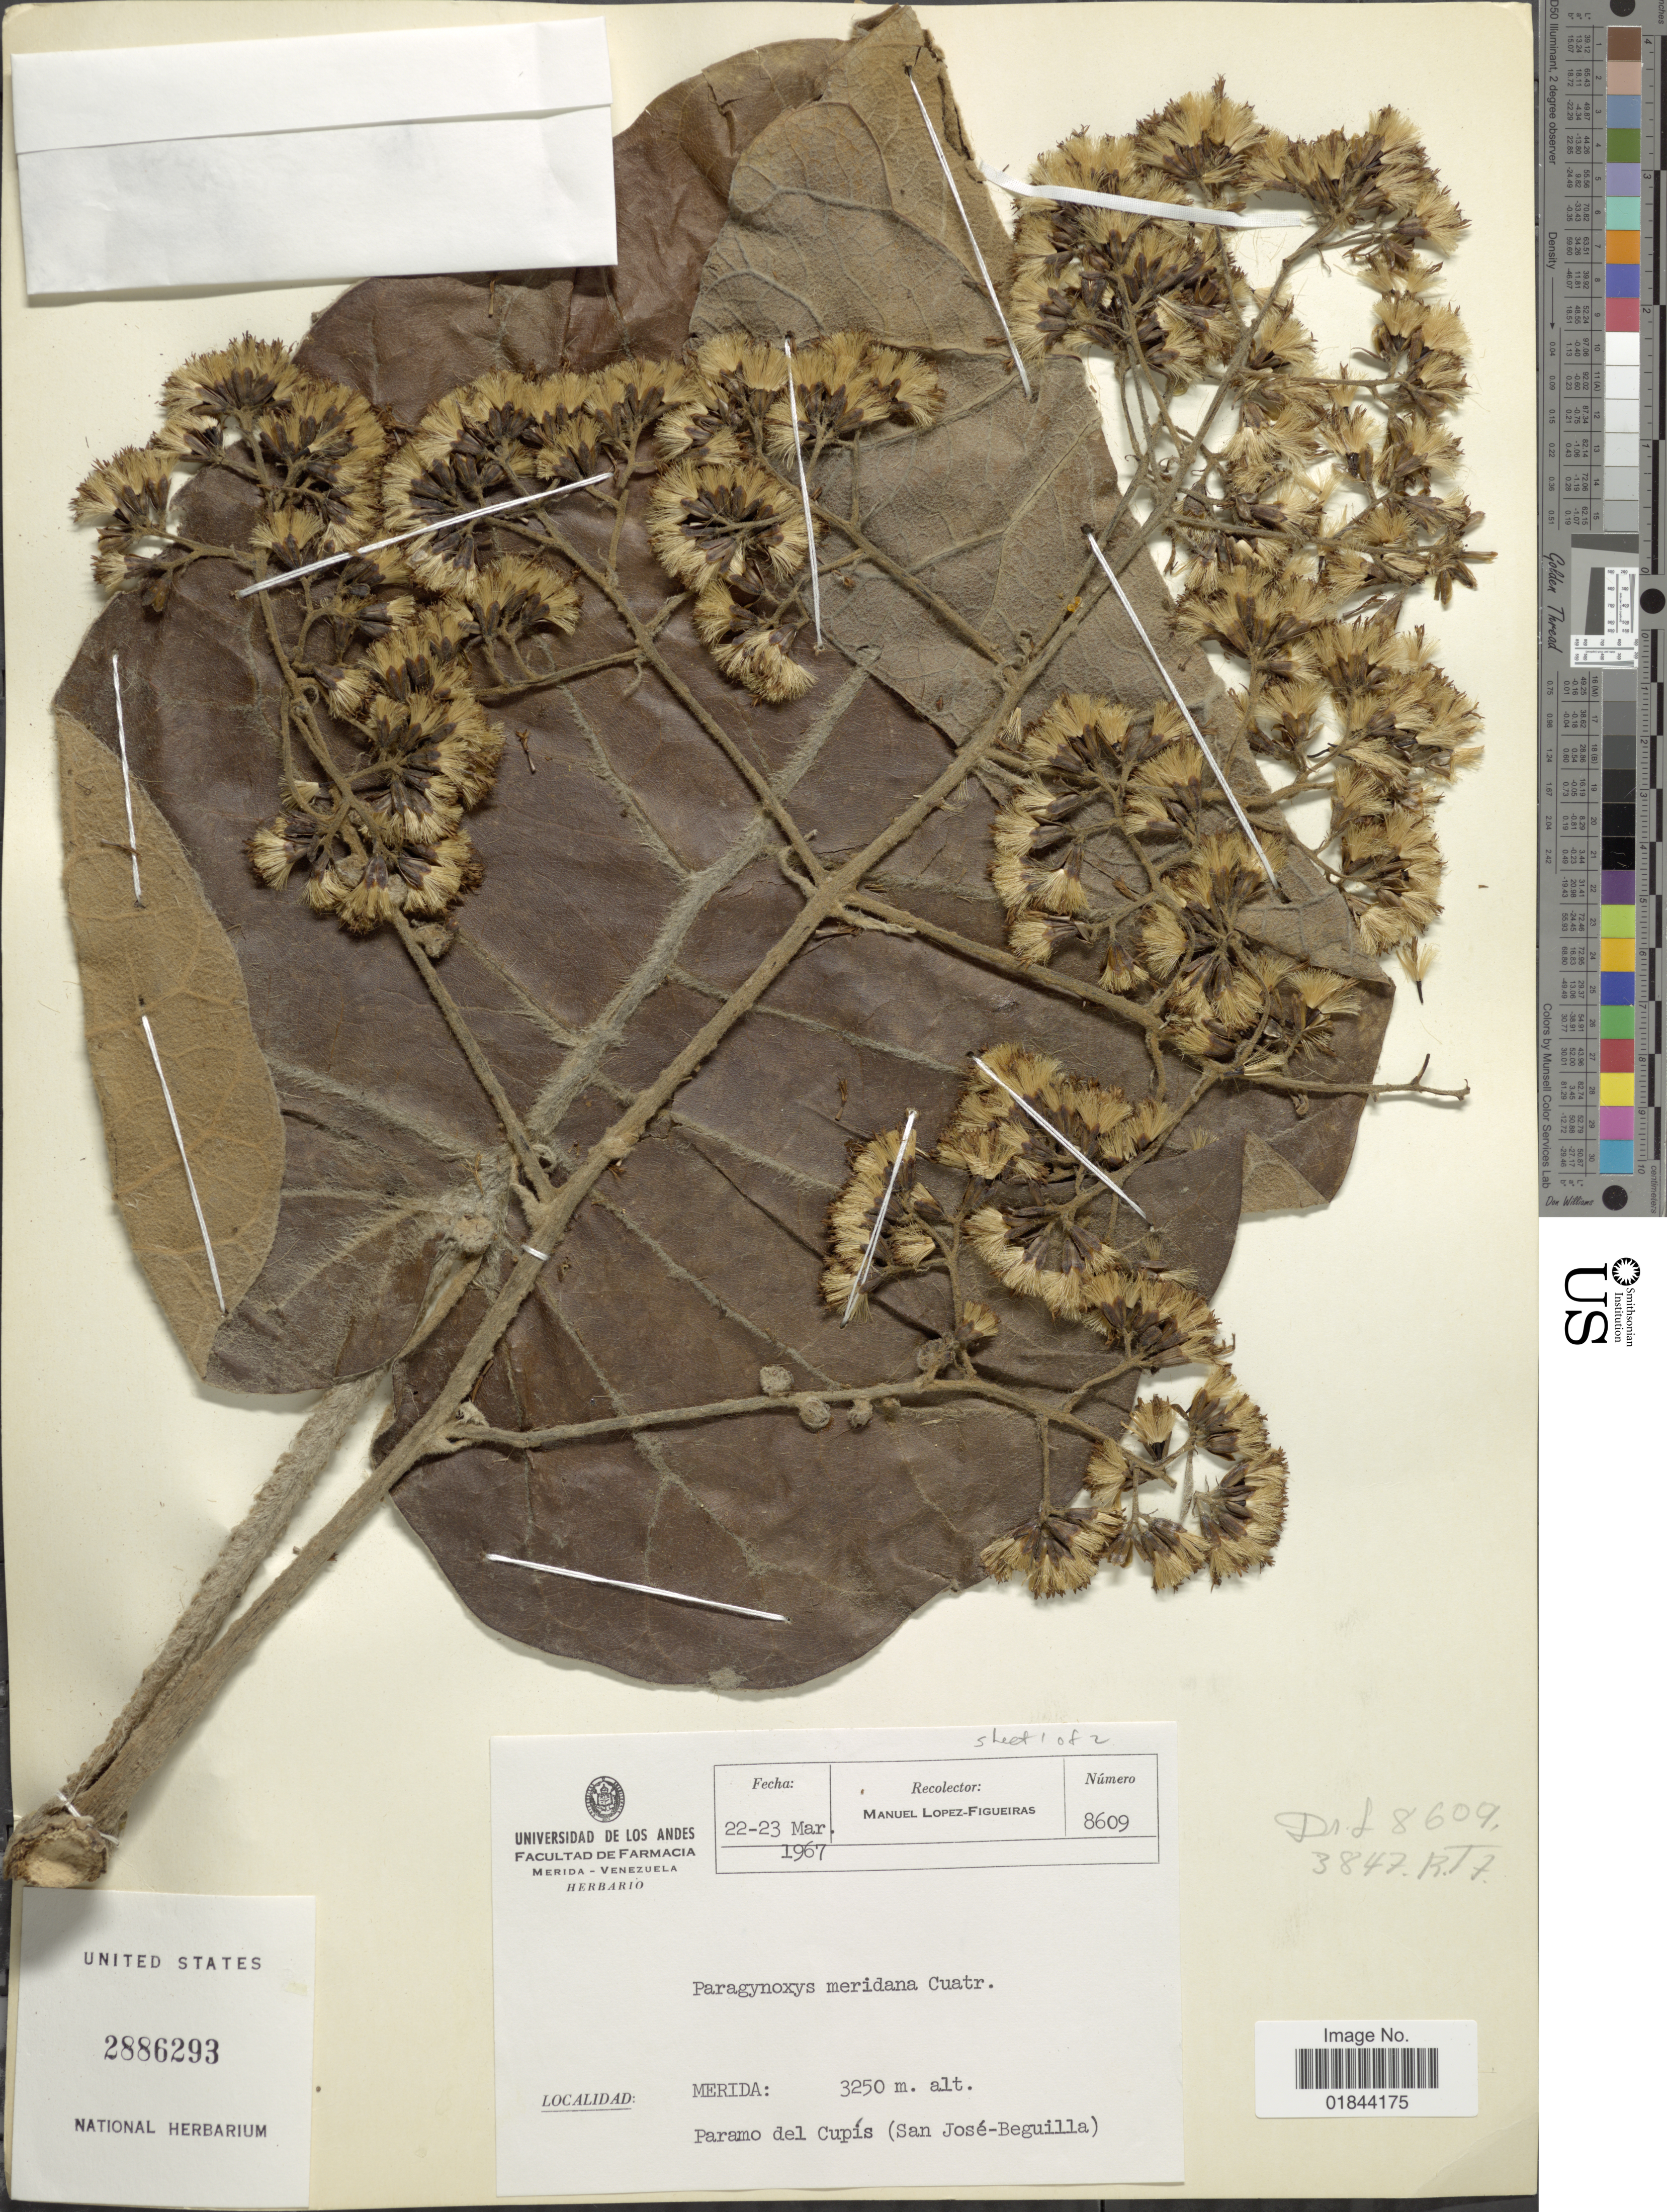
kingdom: Plantae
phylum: Tracheophyta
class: Magnoliopsida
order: Asterales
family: Asteraceae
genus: Paragynoxys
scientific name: Paragynoxys meridana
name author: (Cuatrec.) Cuatrec.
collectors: M. López Figueiras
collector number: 8609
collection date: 1967-03-22/1967-03-23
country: Venezuela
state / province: Mérida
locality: Paramo del Cupis (San Jose-Beguilla)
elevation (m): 3250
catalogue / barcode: US 2886293